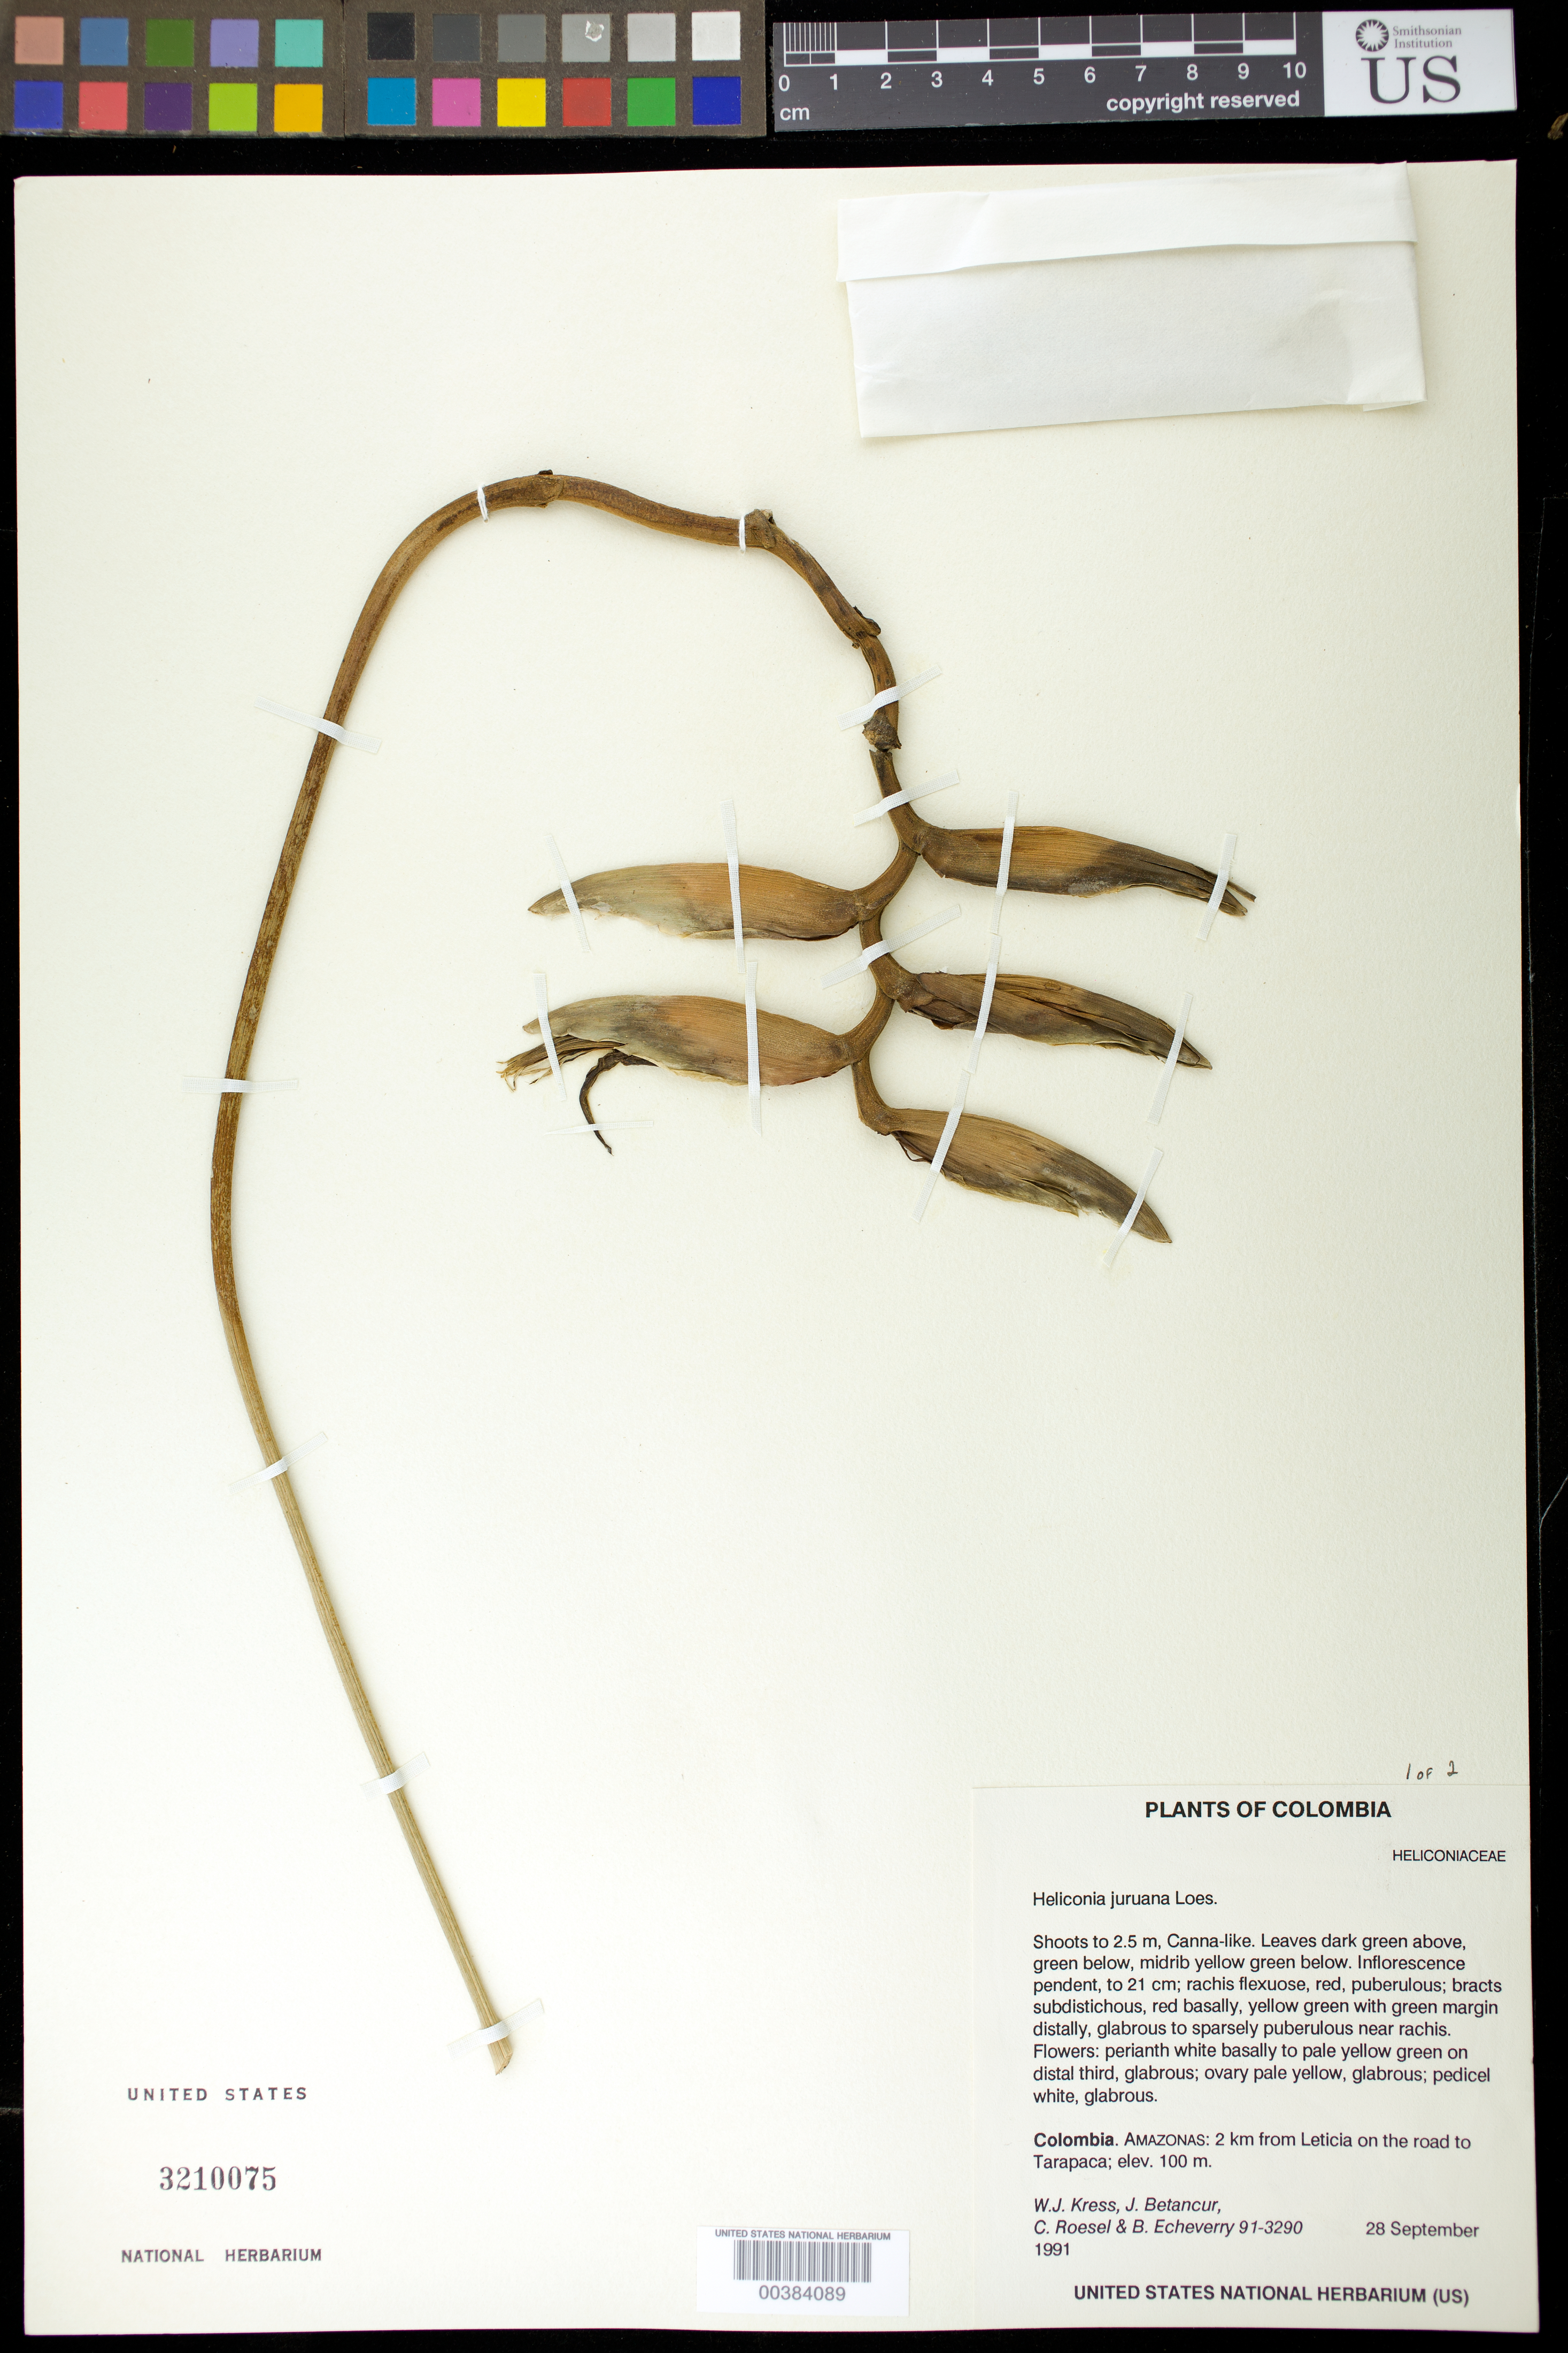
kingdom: Plantae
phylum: Tracheophyta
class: Liliopsida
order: Zingiberales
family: Heliconiaceae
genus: Heliconia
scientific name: Heliconia juruana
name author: Loes.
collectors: W. J. Kress, J. C. Betancur, C. S. Roesel & B. Echeverry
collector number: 91-3290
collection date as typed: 28 Sep 1991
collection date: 1991-09-28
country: Colombia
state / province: Amazônas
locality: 2 km from Leticia on road to Tarapacá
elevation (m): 100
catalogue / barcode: US 3210075